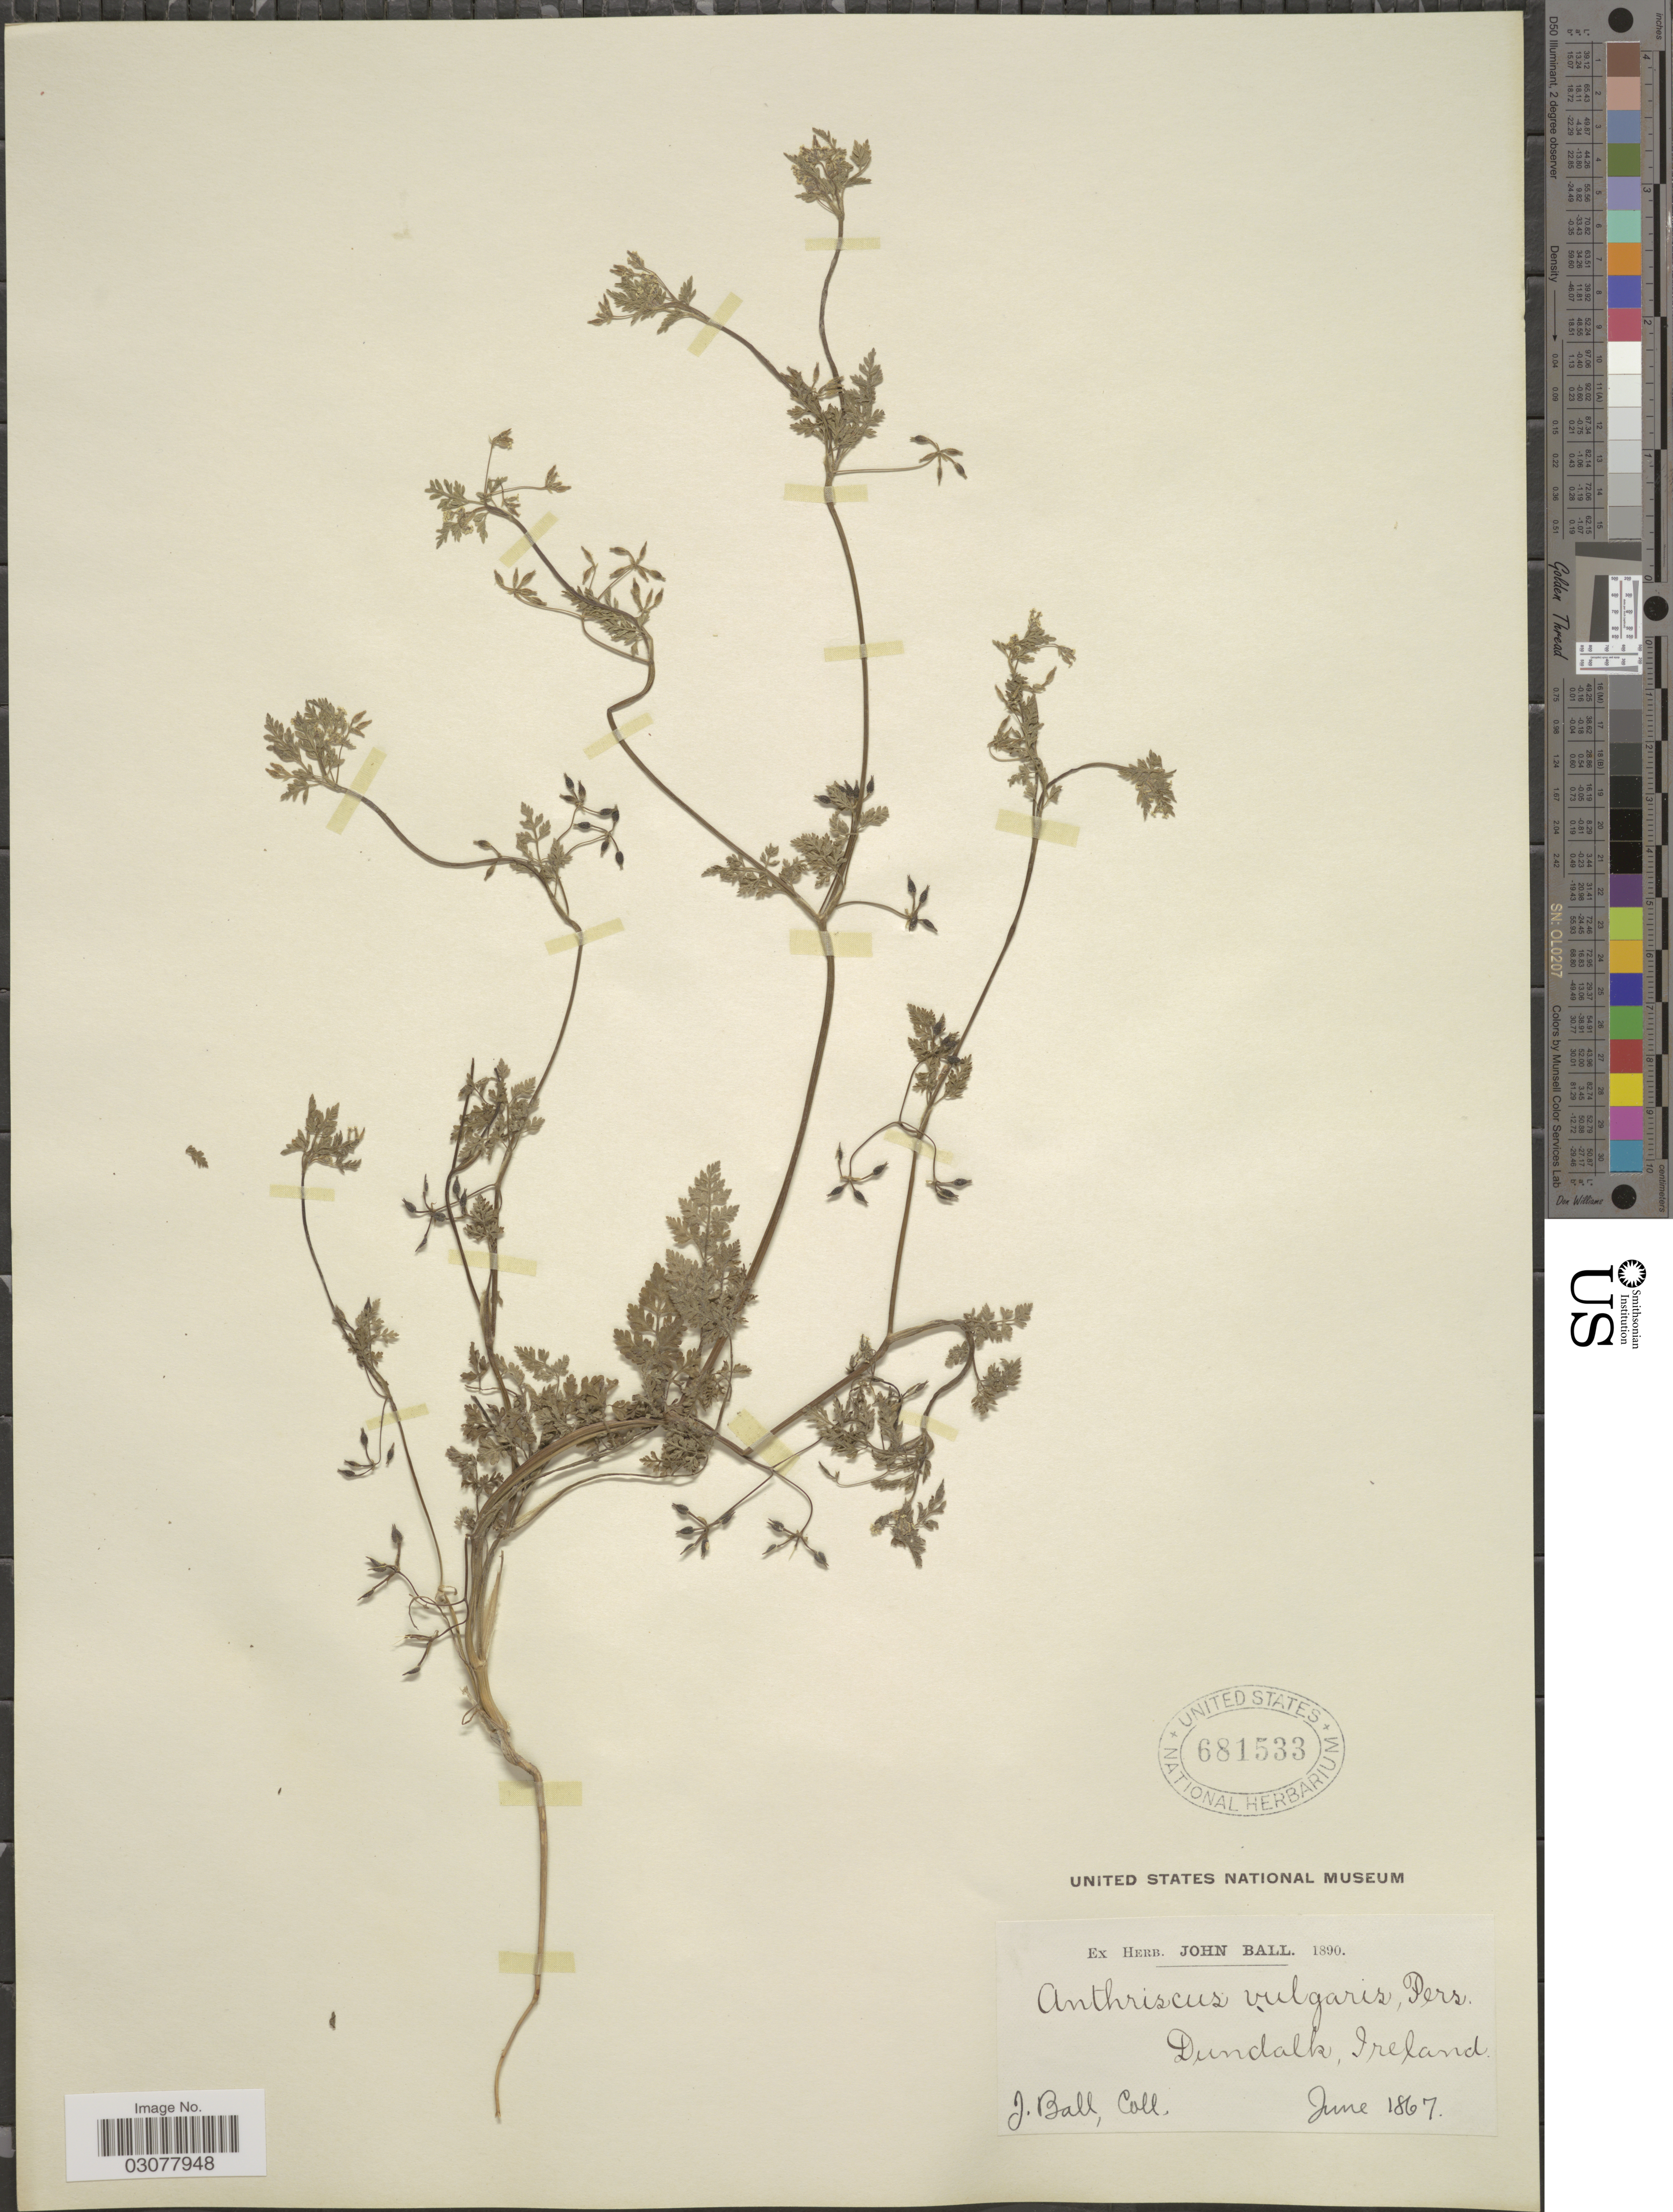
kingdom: Plantae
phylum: Tracheophyta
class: Magnoliopsida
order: Apiales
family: Apiaceae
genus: Anthriscus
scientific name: Anthriscus caucalis var. caucalis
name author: M. Bieb.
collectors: J. Ball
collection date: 1867-06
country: Ireland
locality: Dundalk.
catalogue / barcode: US 681533